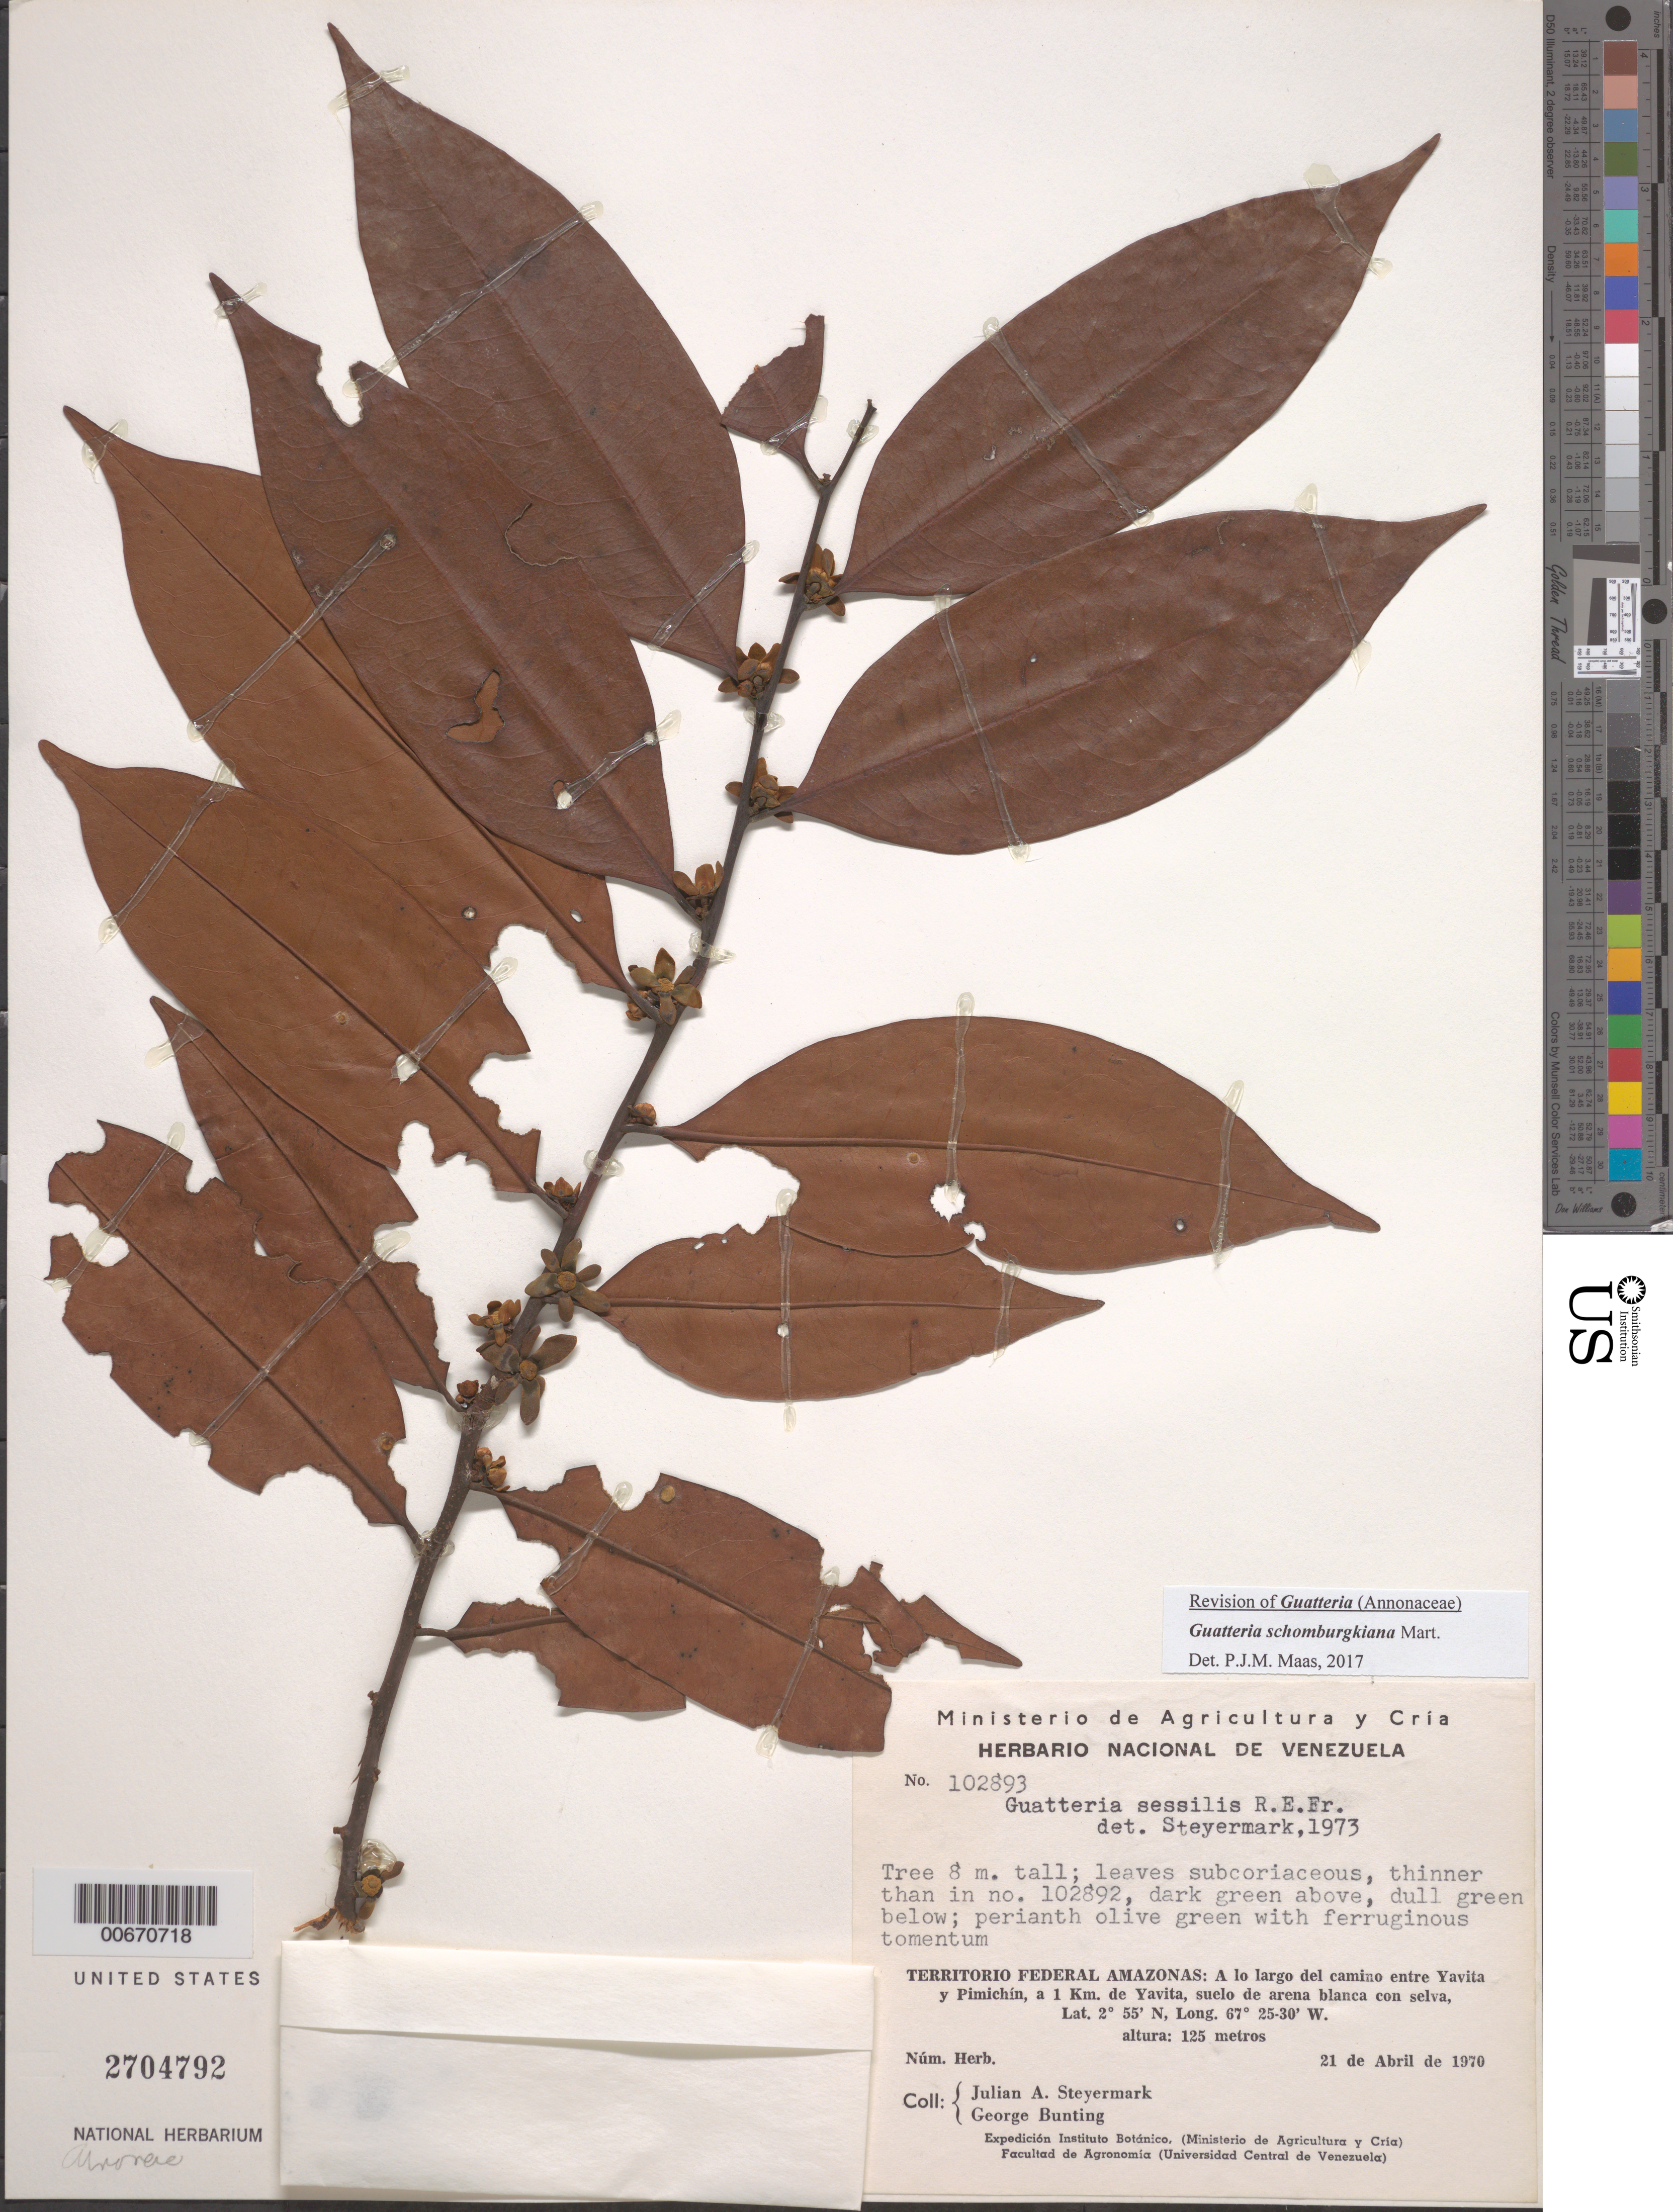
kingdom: Plantae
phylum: Tracheophyta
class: Magnoliopsida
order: Magnoliales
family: Annonaceae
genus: Guatteria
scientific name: Guatteria schomburgkiana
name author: Mart.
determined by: Maas, Paul J.; Maas, H.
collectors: J. Steyermark & G. S. Bunting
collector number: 102893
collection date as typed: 21-Apr-70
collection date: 1970-04-21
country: Venezuela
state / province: Amazonas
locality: Yavita-Pimichín, 1 km de Yavita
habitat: Roadside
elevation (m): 125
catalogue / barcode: US 2704792